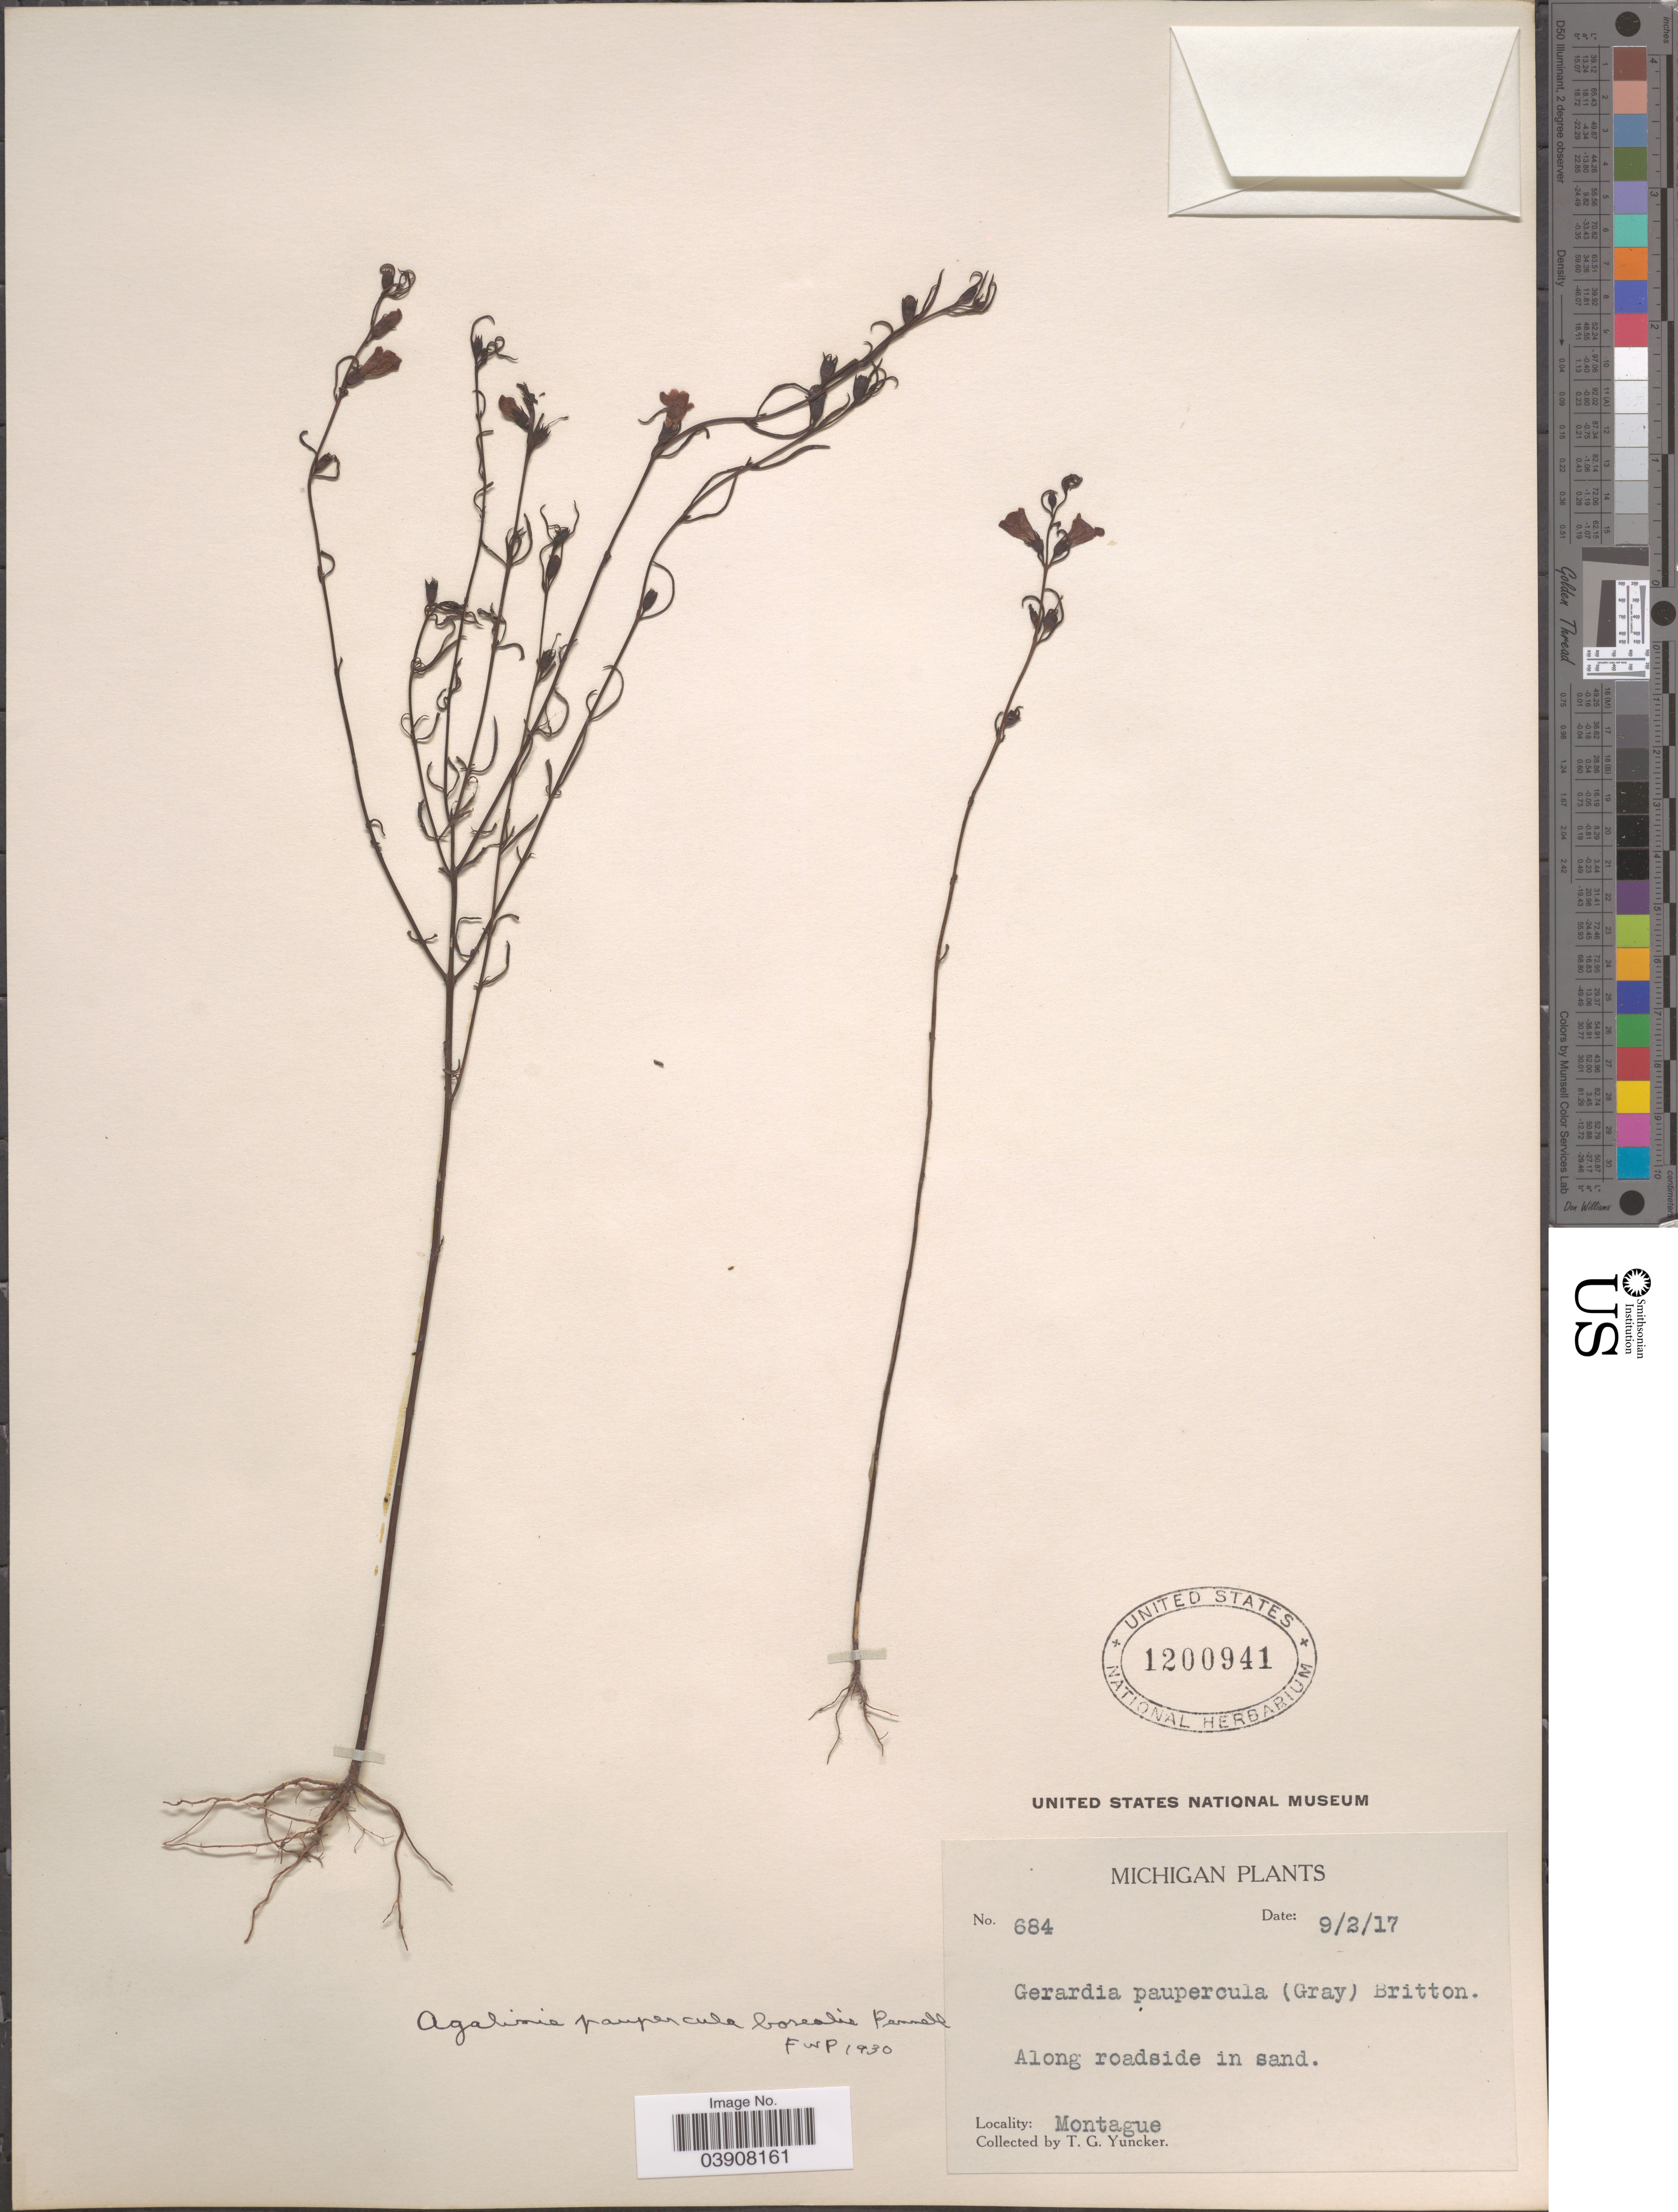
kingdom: Plantae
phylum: Tracheophyta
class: Magnoliopsida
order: Lamiales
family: Orobanchaceae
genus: Agalinis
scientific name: Agalinis paupercula var. borealis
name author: Pennell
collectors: T. G. Yuncker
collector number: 684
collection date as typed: Transcribed d/m/y: 2/9/17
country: United States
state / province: Michigan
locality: Montague.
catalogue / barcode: US 1200941